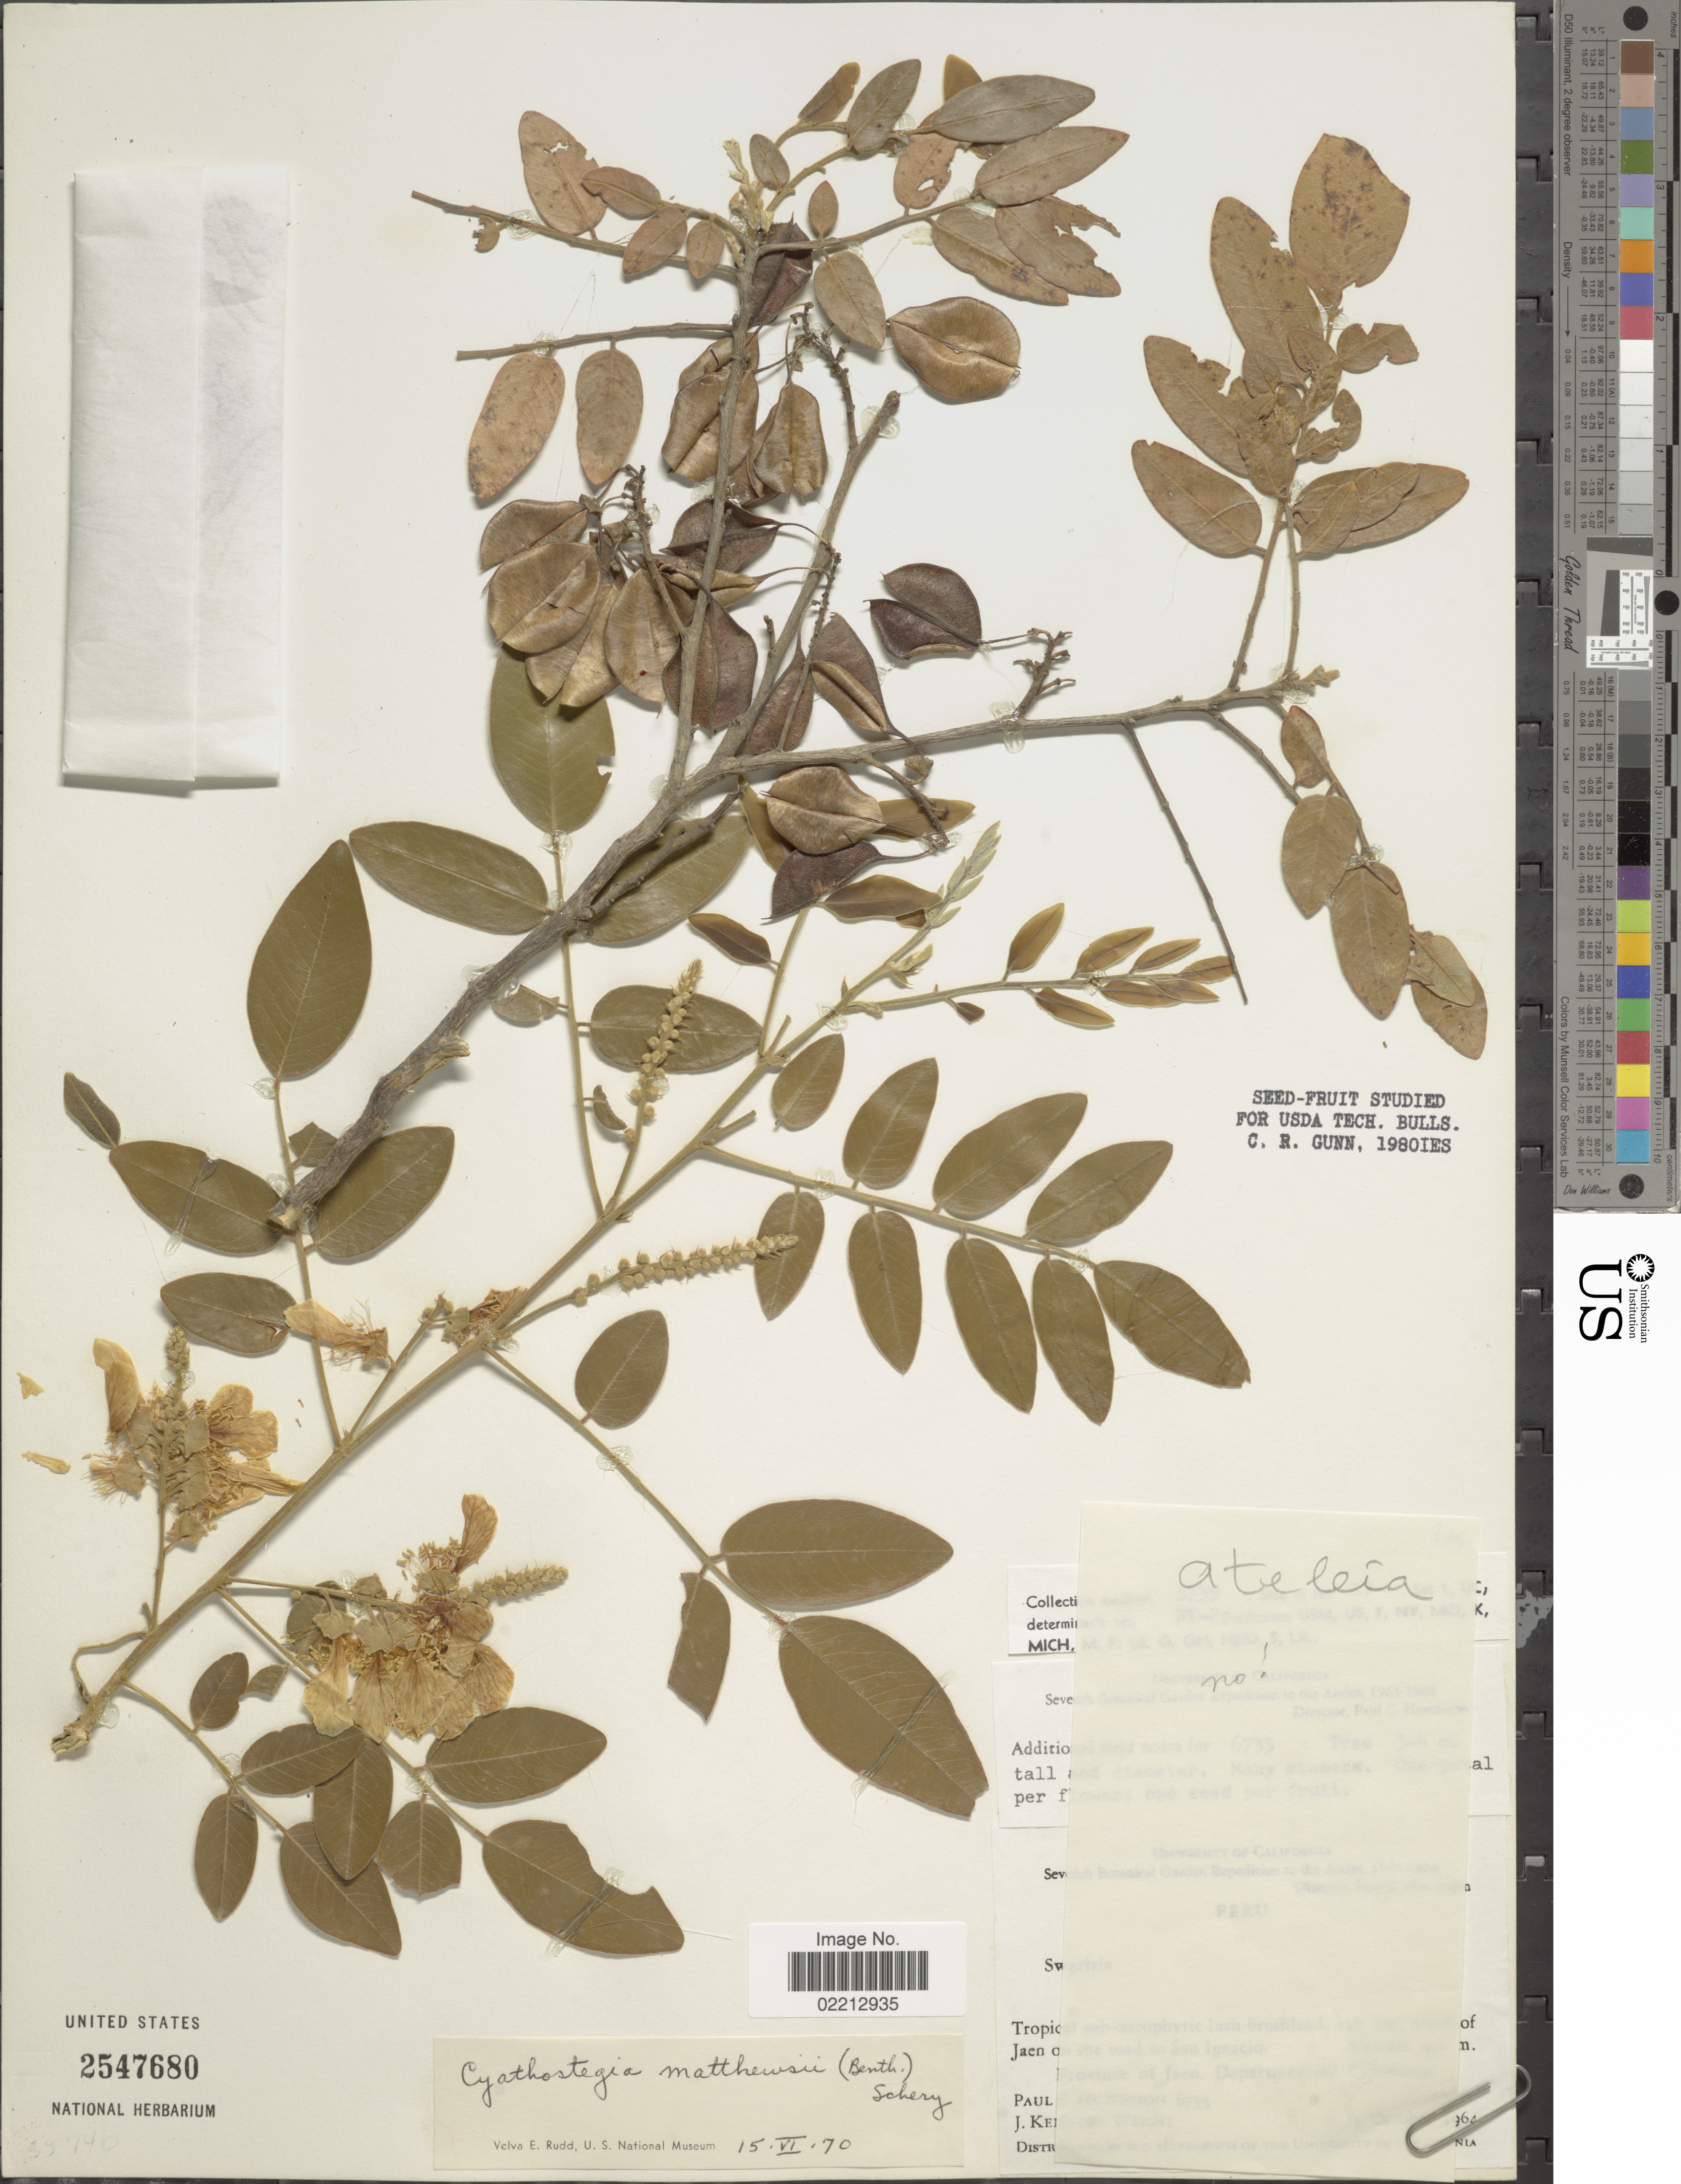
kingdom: Plantae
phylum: Tracheophyta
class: Magnoliopsida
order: Fabales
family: Fabaceae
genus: Ateleia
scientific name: Ateleia sp.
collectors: P. C. Hutchison & J. K. Wright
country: Peru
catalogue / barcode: US 2547680